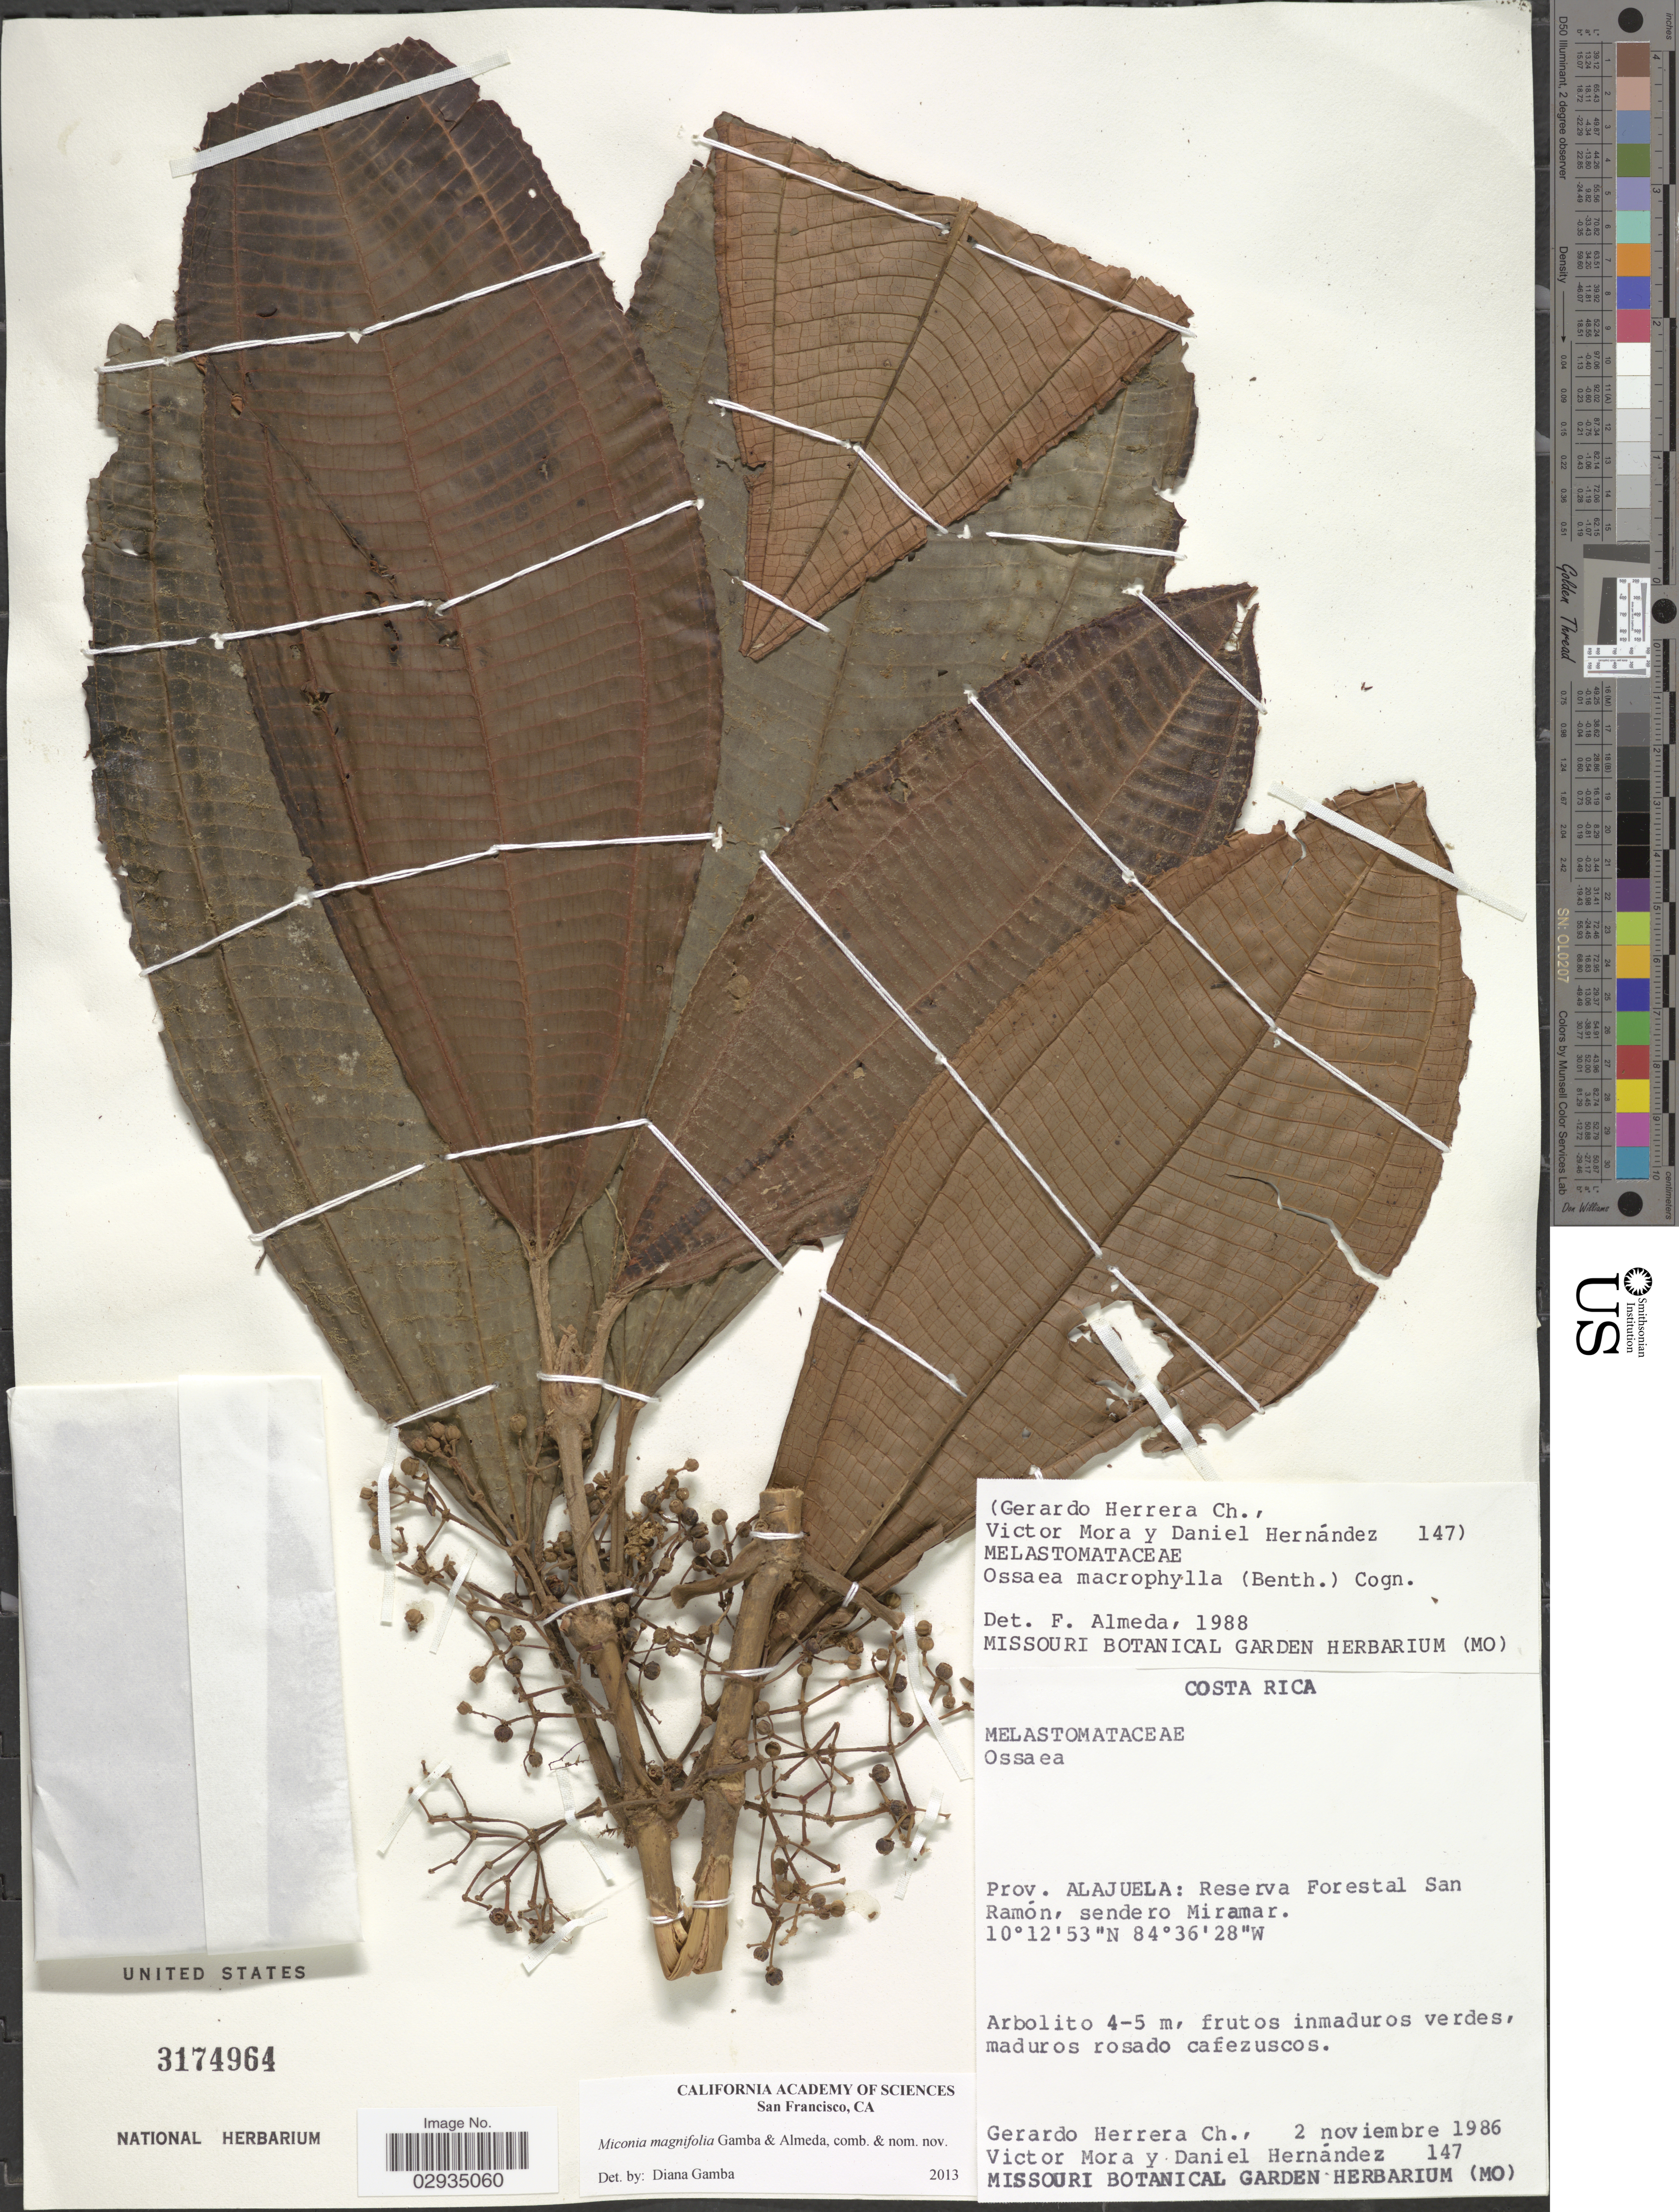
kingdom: Plantae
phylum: Tracheophyta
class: Magnoliopsida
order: Myrtales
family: Melastomataceae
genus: Miconia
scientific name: Miconia magnifolia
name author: Gamba & Almeda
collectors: G. Herrera Ch., V. Mora & D. Hernández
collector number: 147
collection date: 1986-11-02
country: Costa Rica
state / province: Alajuela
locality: Reserva Forestal San Ramón, sendero Miramar.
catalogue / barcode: US 3174964